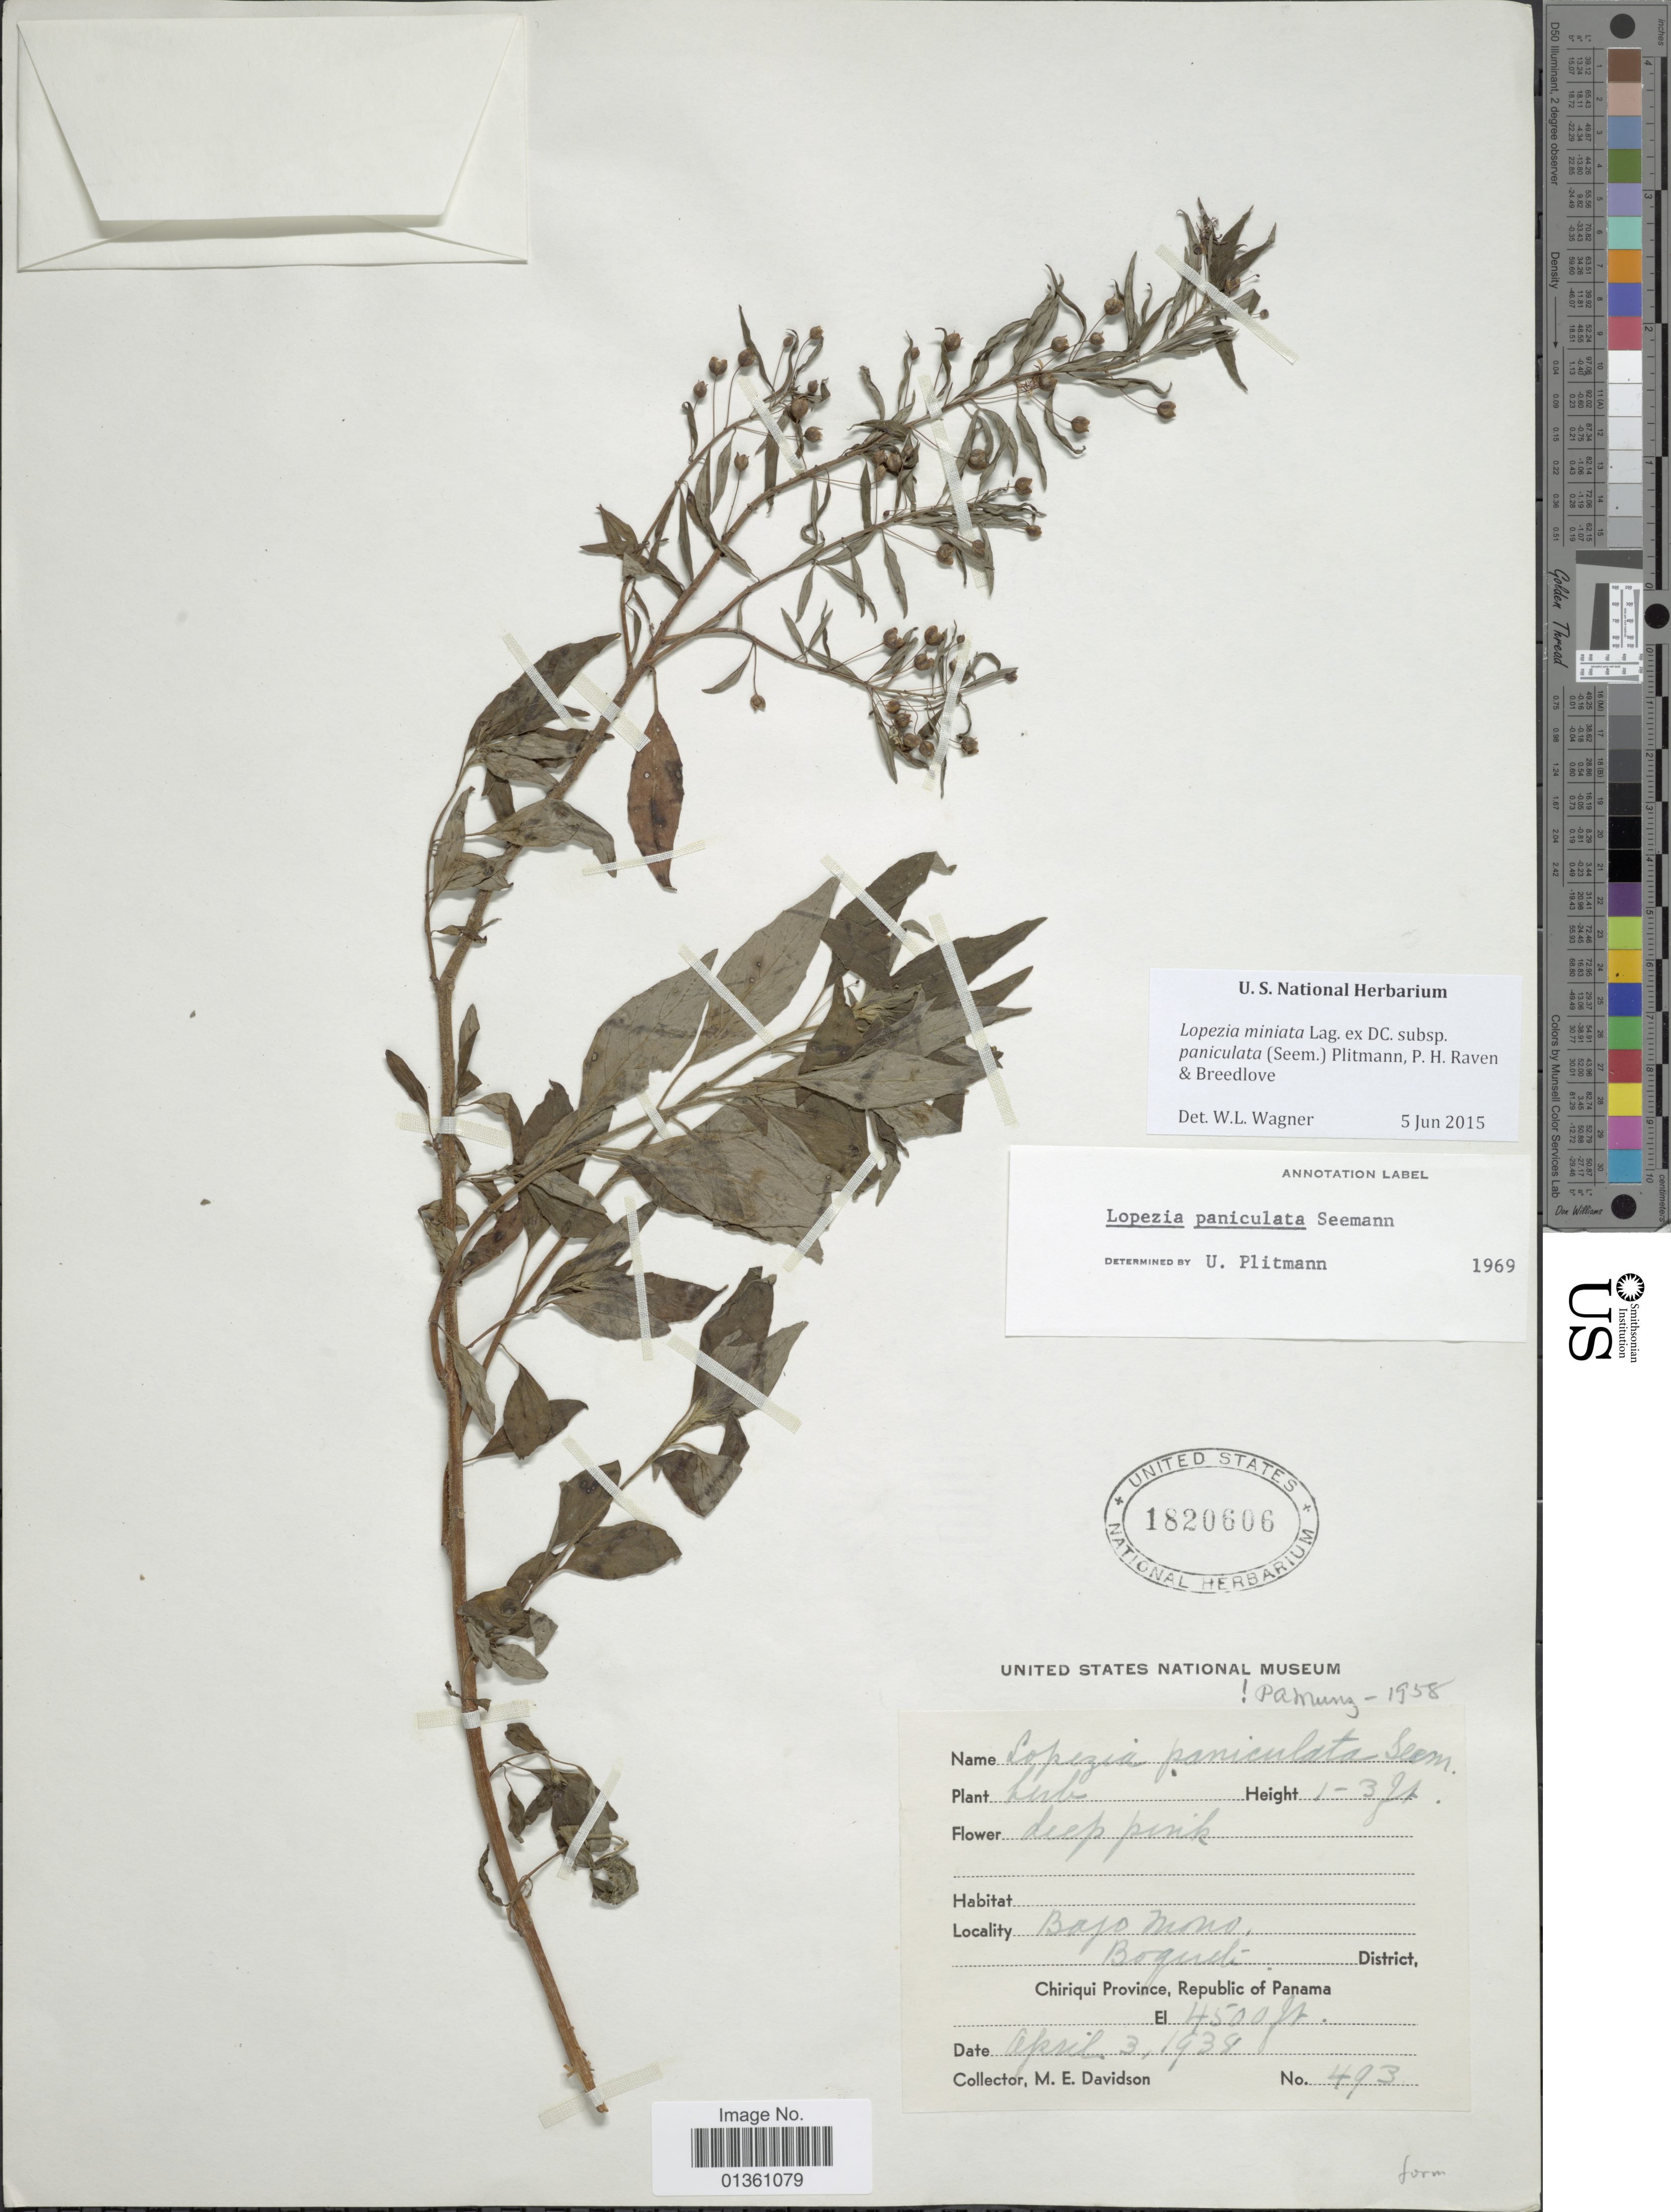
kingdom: Plantae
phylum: Tracheophyta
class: Magnoliopsida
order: Myrtales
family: Onagraceae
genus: Lopezia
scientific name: Lopezia miniata subsp. paniculata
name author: (Seem.) Plitmann et al.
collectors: M. E. Davidson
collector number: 493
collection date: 1938-04-03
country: Panama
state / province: Chiriqui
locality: Bajo Mono, Boquete District.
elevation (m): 1372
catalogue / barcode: US 1820606